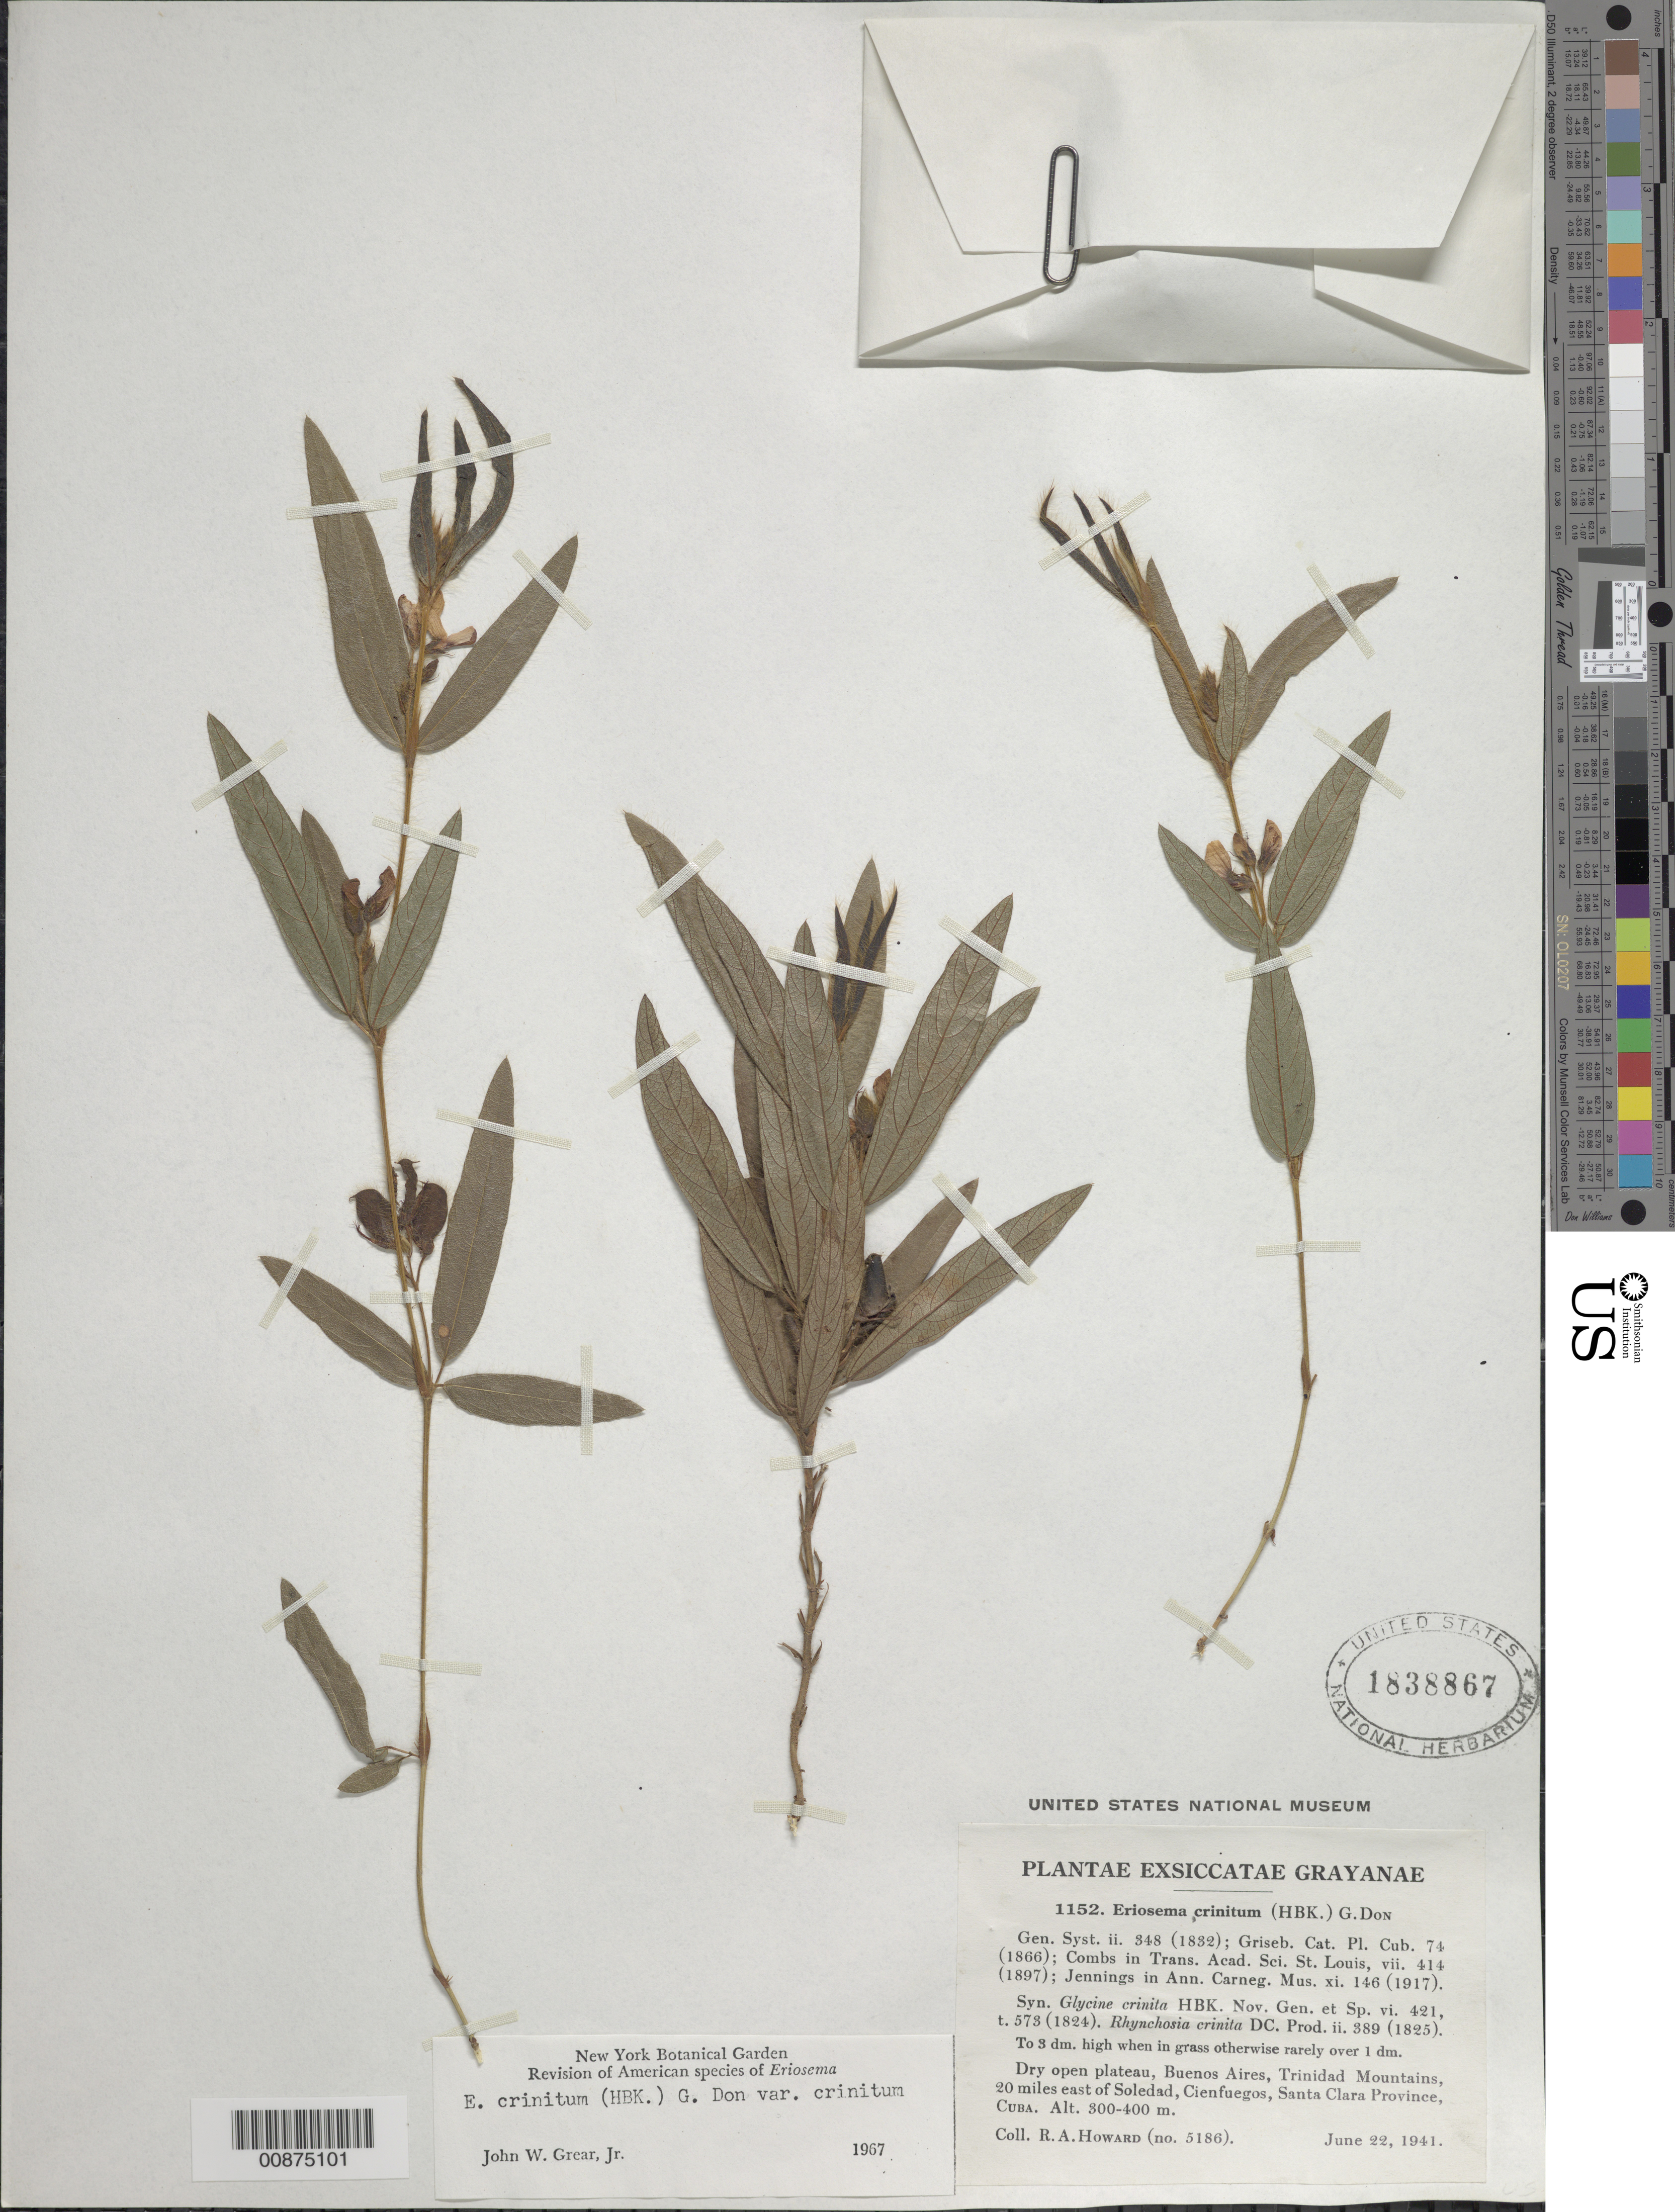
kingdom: Plantae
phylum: Tracheophyta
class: Magnoliopsida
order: Fabales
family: Fabaceae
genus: Eriosema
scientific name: Eriosema crinitum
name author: (Kunth) G. Don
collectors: R. A. Howard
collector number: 1152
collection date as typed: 22 Jun 1941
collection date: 1941-06-22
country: Cuba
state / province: Cienfuegos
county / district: Dry forest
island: Cuba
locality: Buenos Aires, Trinidad Mountains, 20 miles east of Soledad, Cienfuegos, Santa Clara Province (obsolete)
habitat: Dry open plateau.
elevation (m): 300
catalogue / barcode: US 1838867